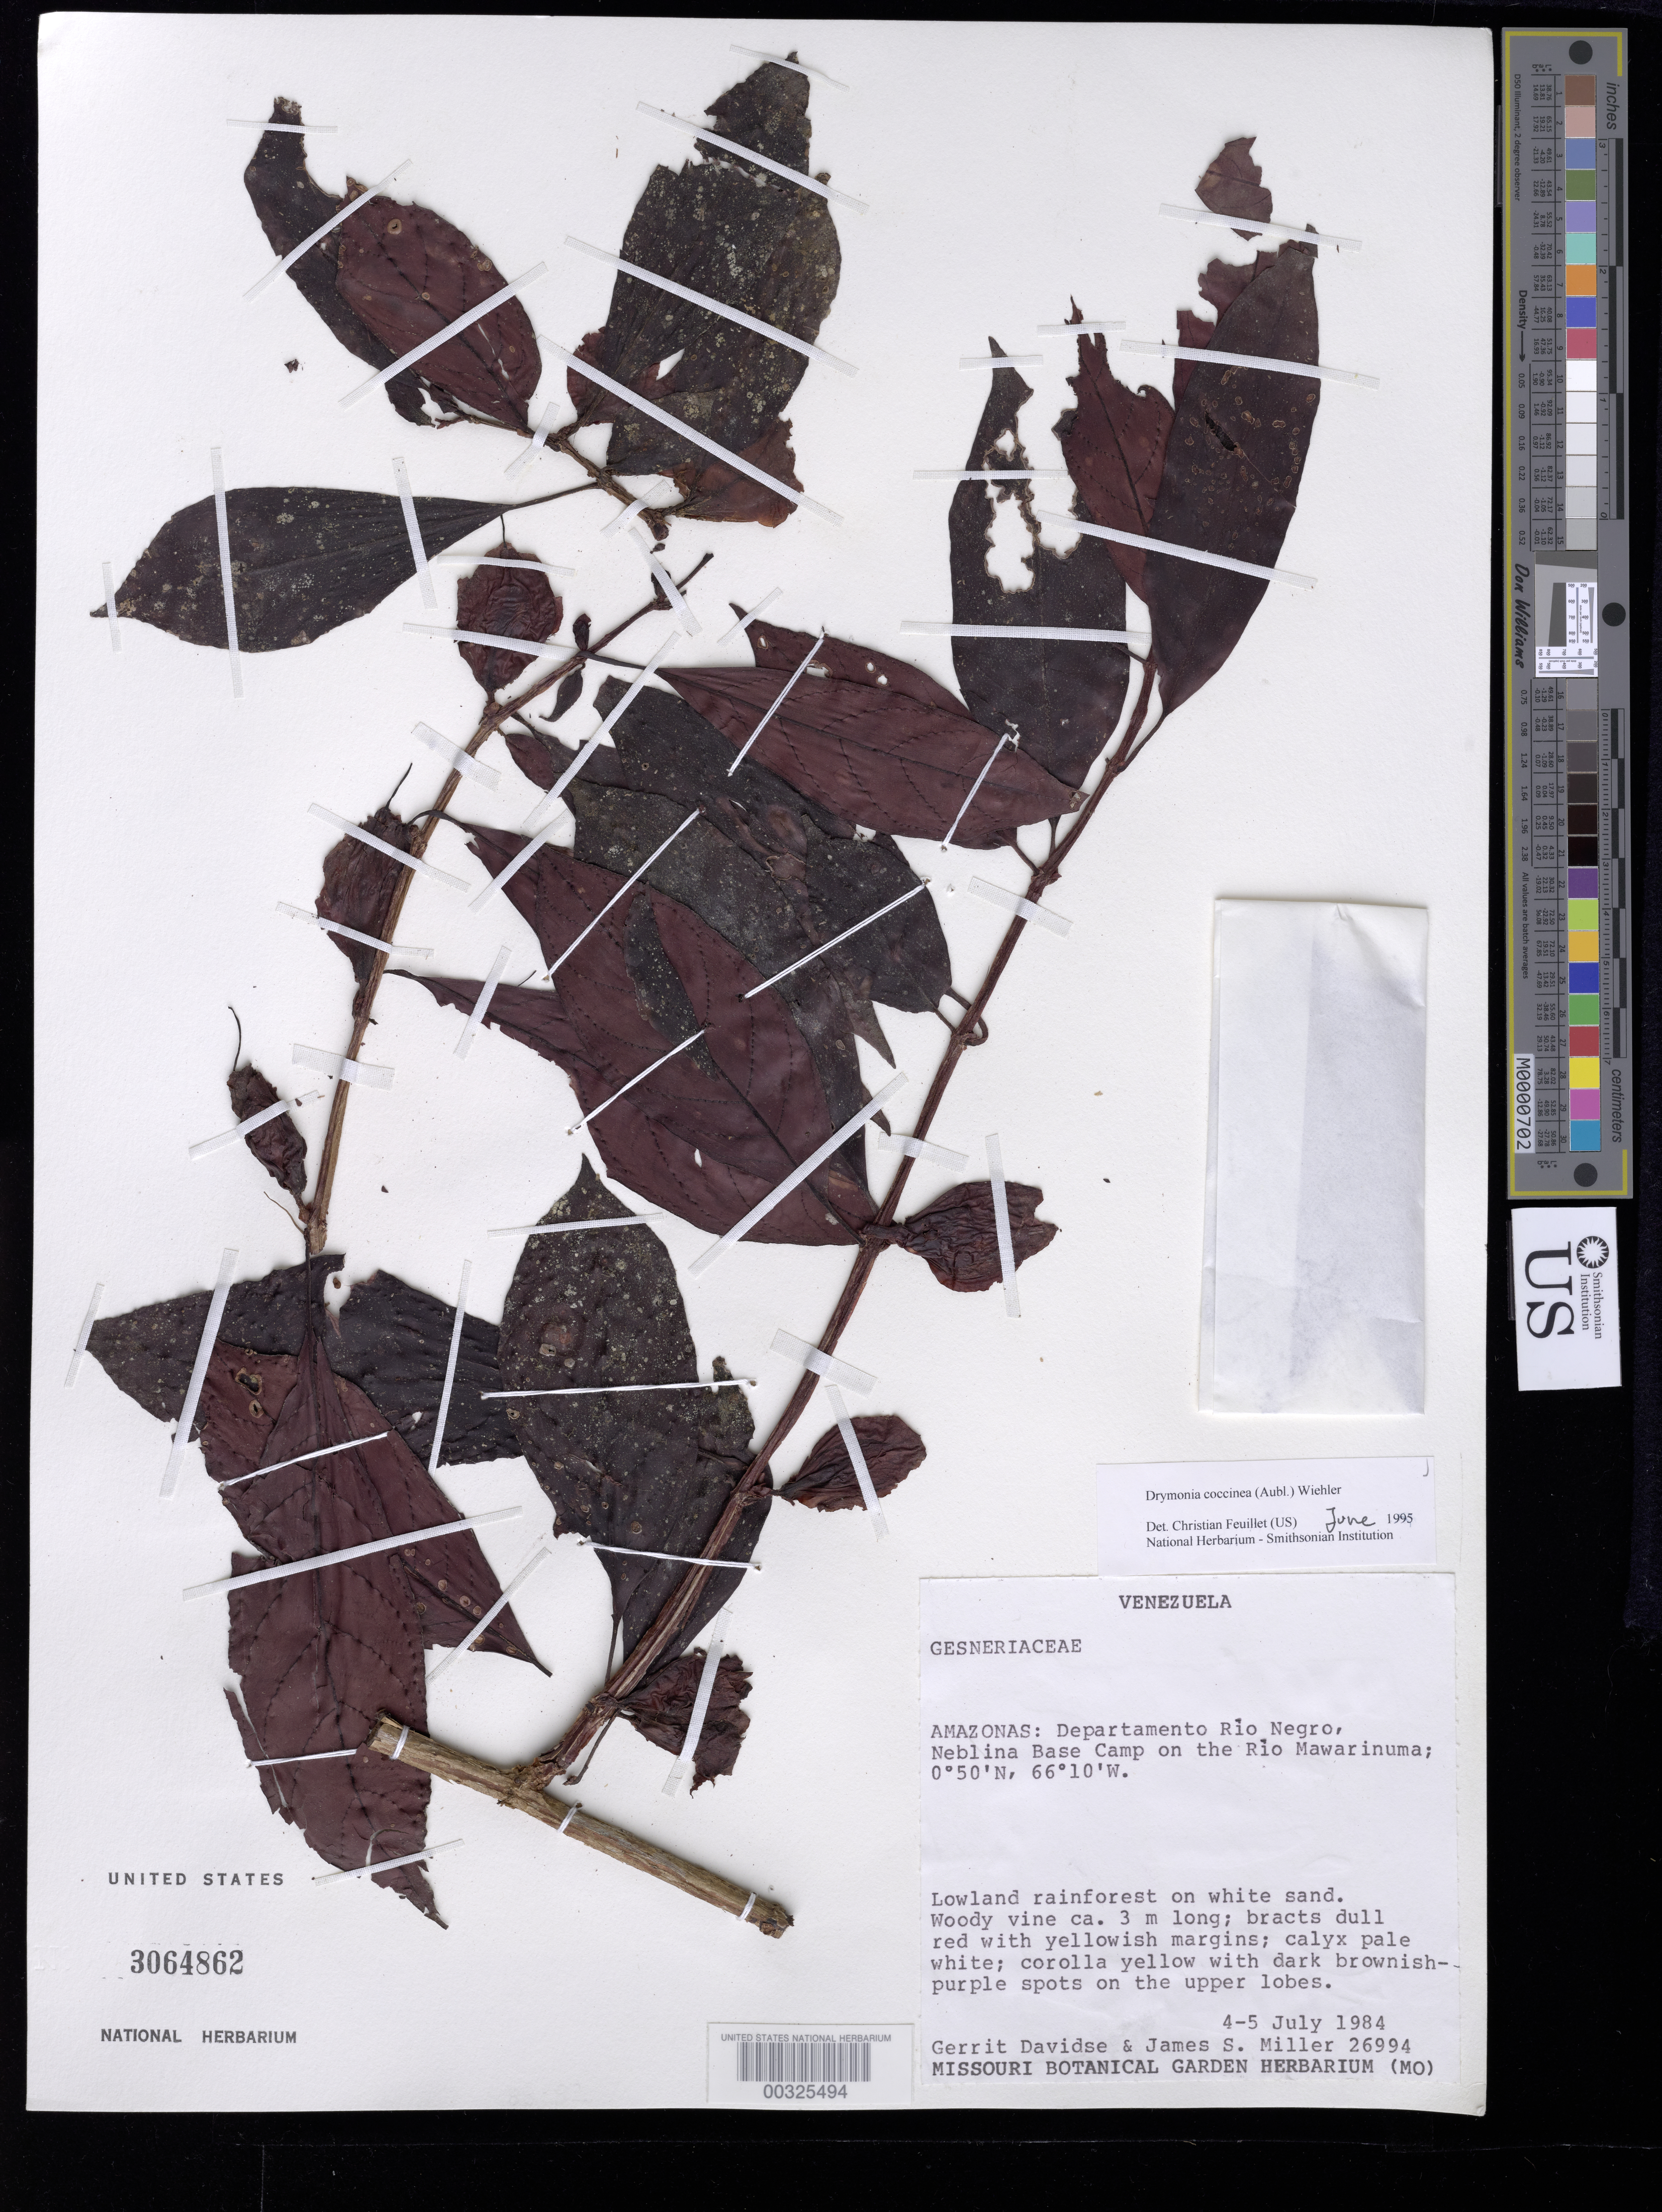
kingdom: Plantae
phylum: Tracheophyta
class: Magnoliopsida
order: Lamiales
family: Gesneriaceae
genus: Drymonia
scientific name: Drymonia coccinea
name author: (Aubl.) Wiehler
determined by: Feuillet, C.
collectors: G. Davidse & J. S. Miller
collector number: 26994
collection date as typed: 4-5 Jul 1984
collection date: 1984-07-04/1984-07-05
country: Venezuela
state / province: Amazonas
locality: Departamento Río Negro, Neblina Base Camp on the Río Mawarinuma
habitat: Lowland rainforest on white sand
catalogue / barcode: US 3064862